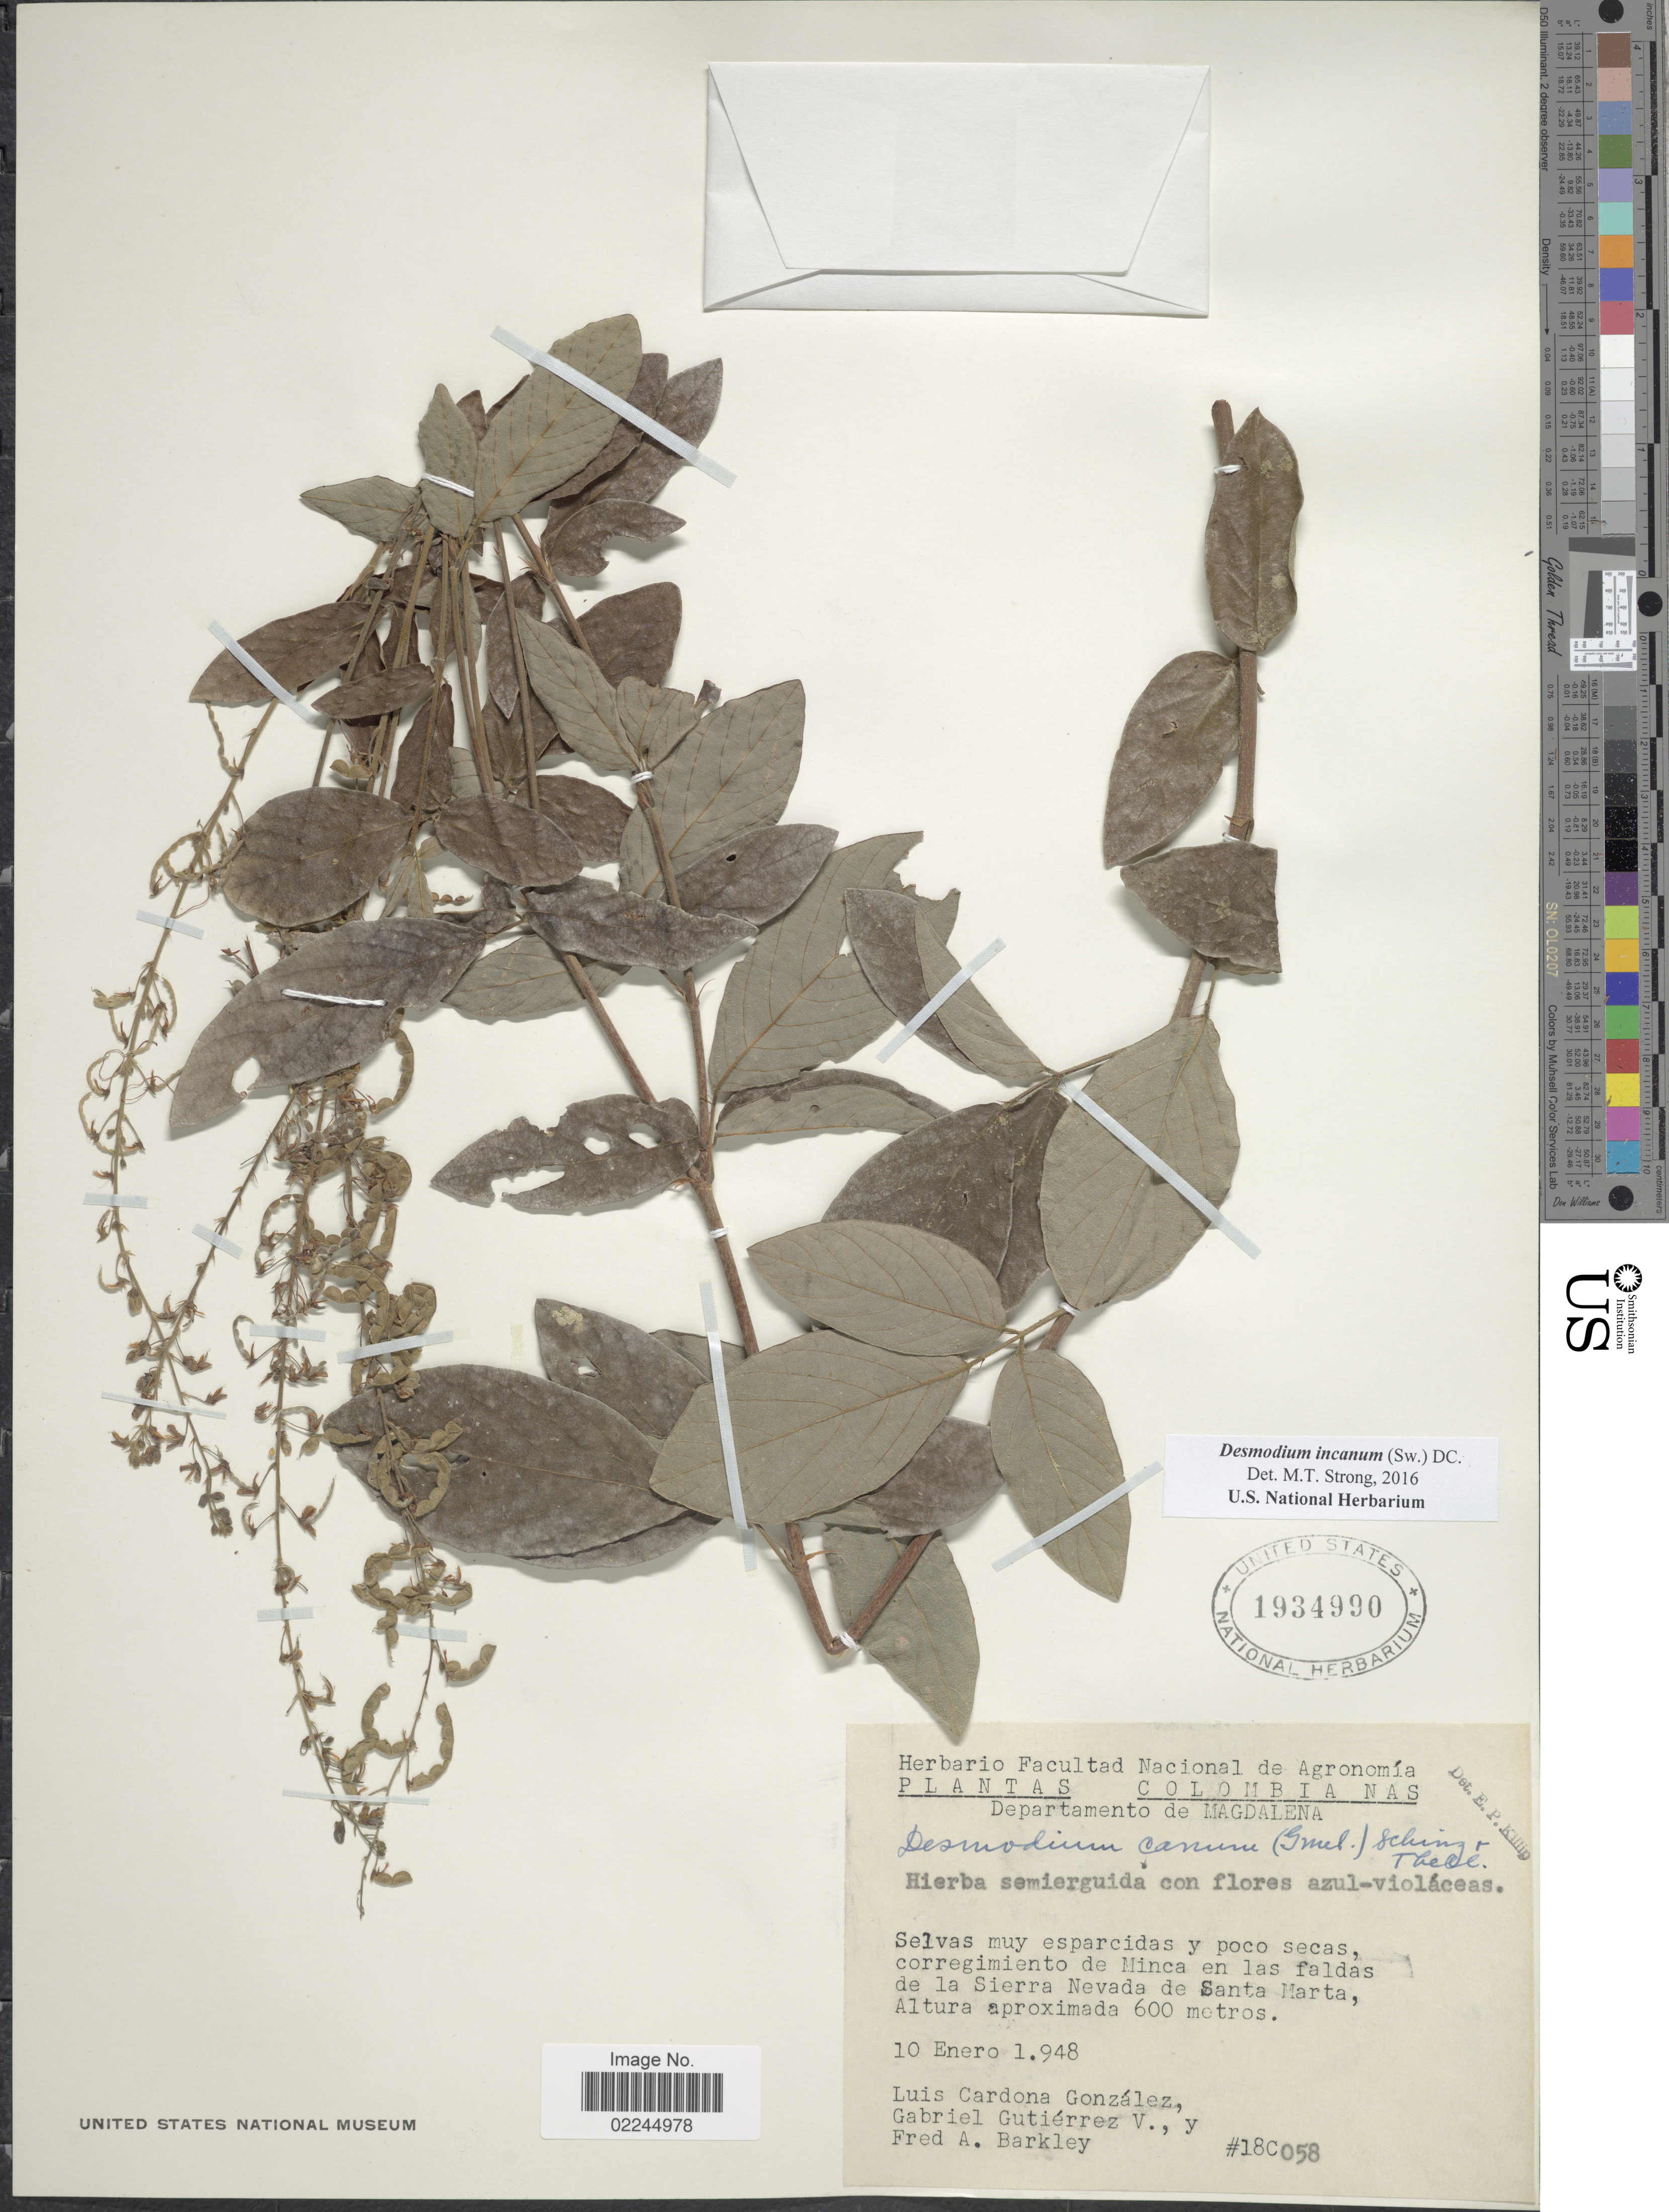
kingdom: Plantae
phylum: Tracheophyta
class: Magnoliopsida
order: Fabales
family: Fabaceae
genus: Desmodium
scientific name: Desmodium incanum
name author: (Sw.) DC.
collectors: L. Cardona Gonzalez, G. Guttierez V. & F. A. Barkley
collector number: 18C058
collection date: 1948-01-10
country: Colombia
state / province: Magdalena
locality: Corregimiento de Minca en las faldas de la Sierra Nevada de Santa Marta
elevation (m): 600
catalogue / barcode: US 1934990